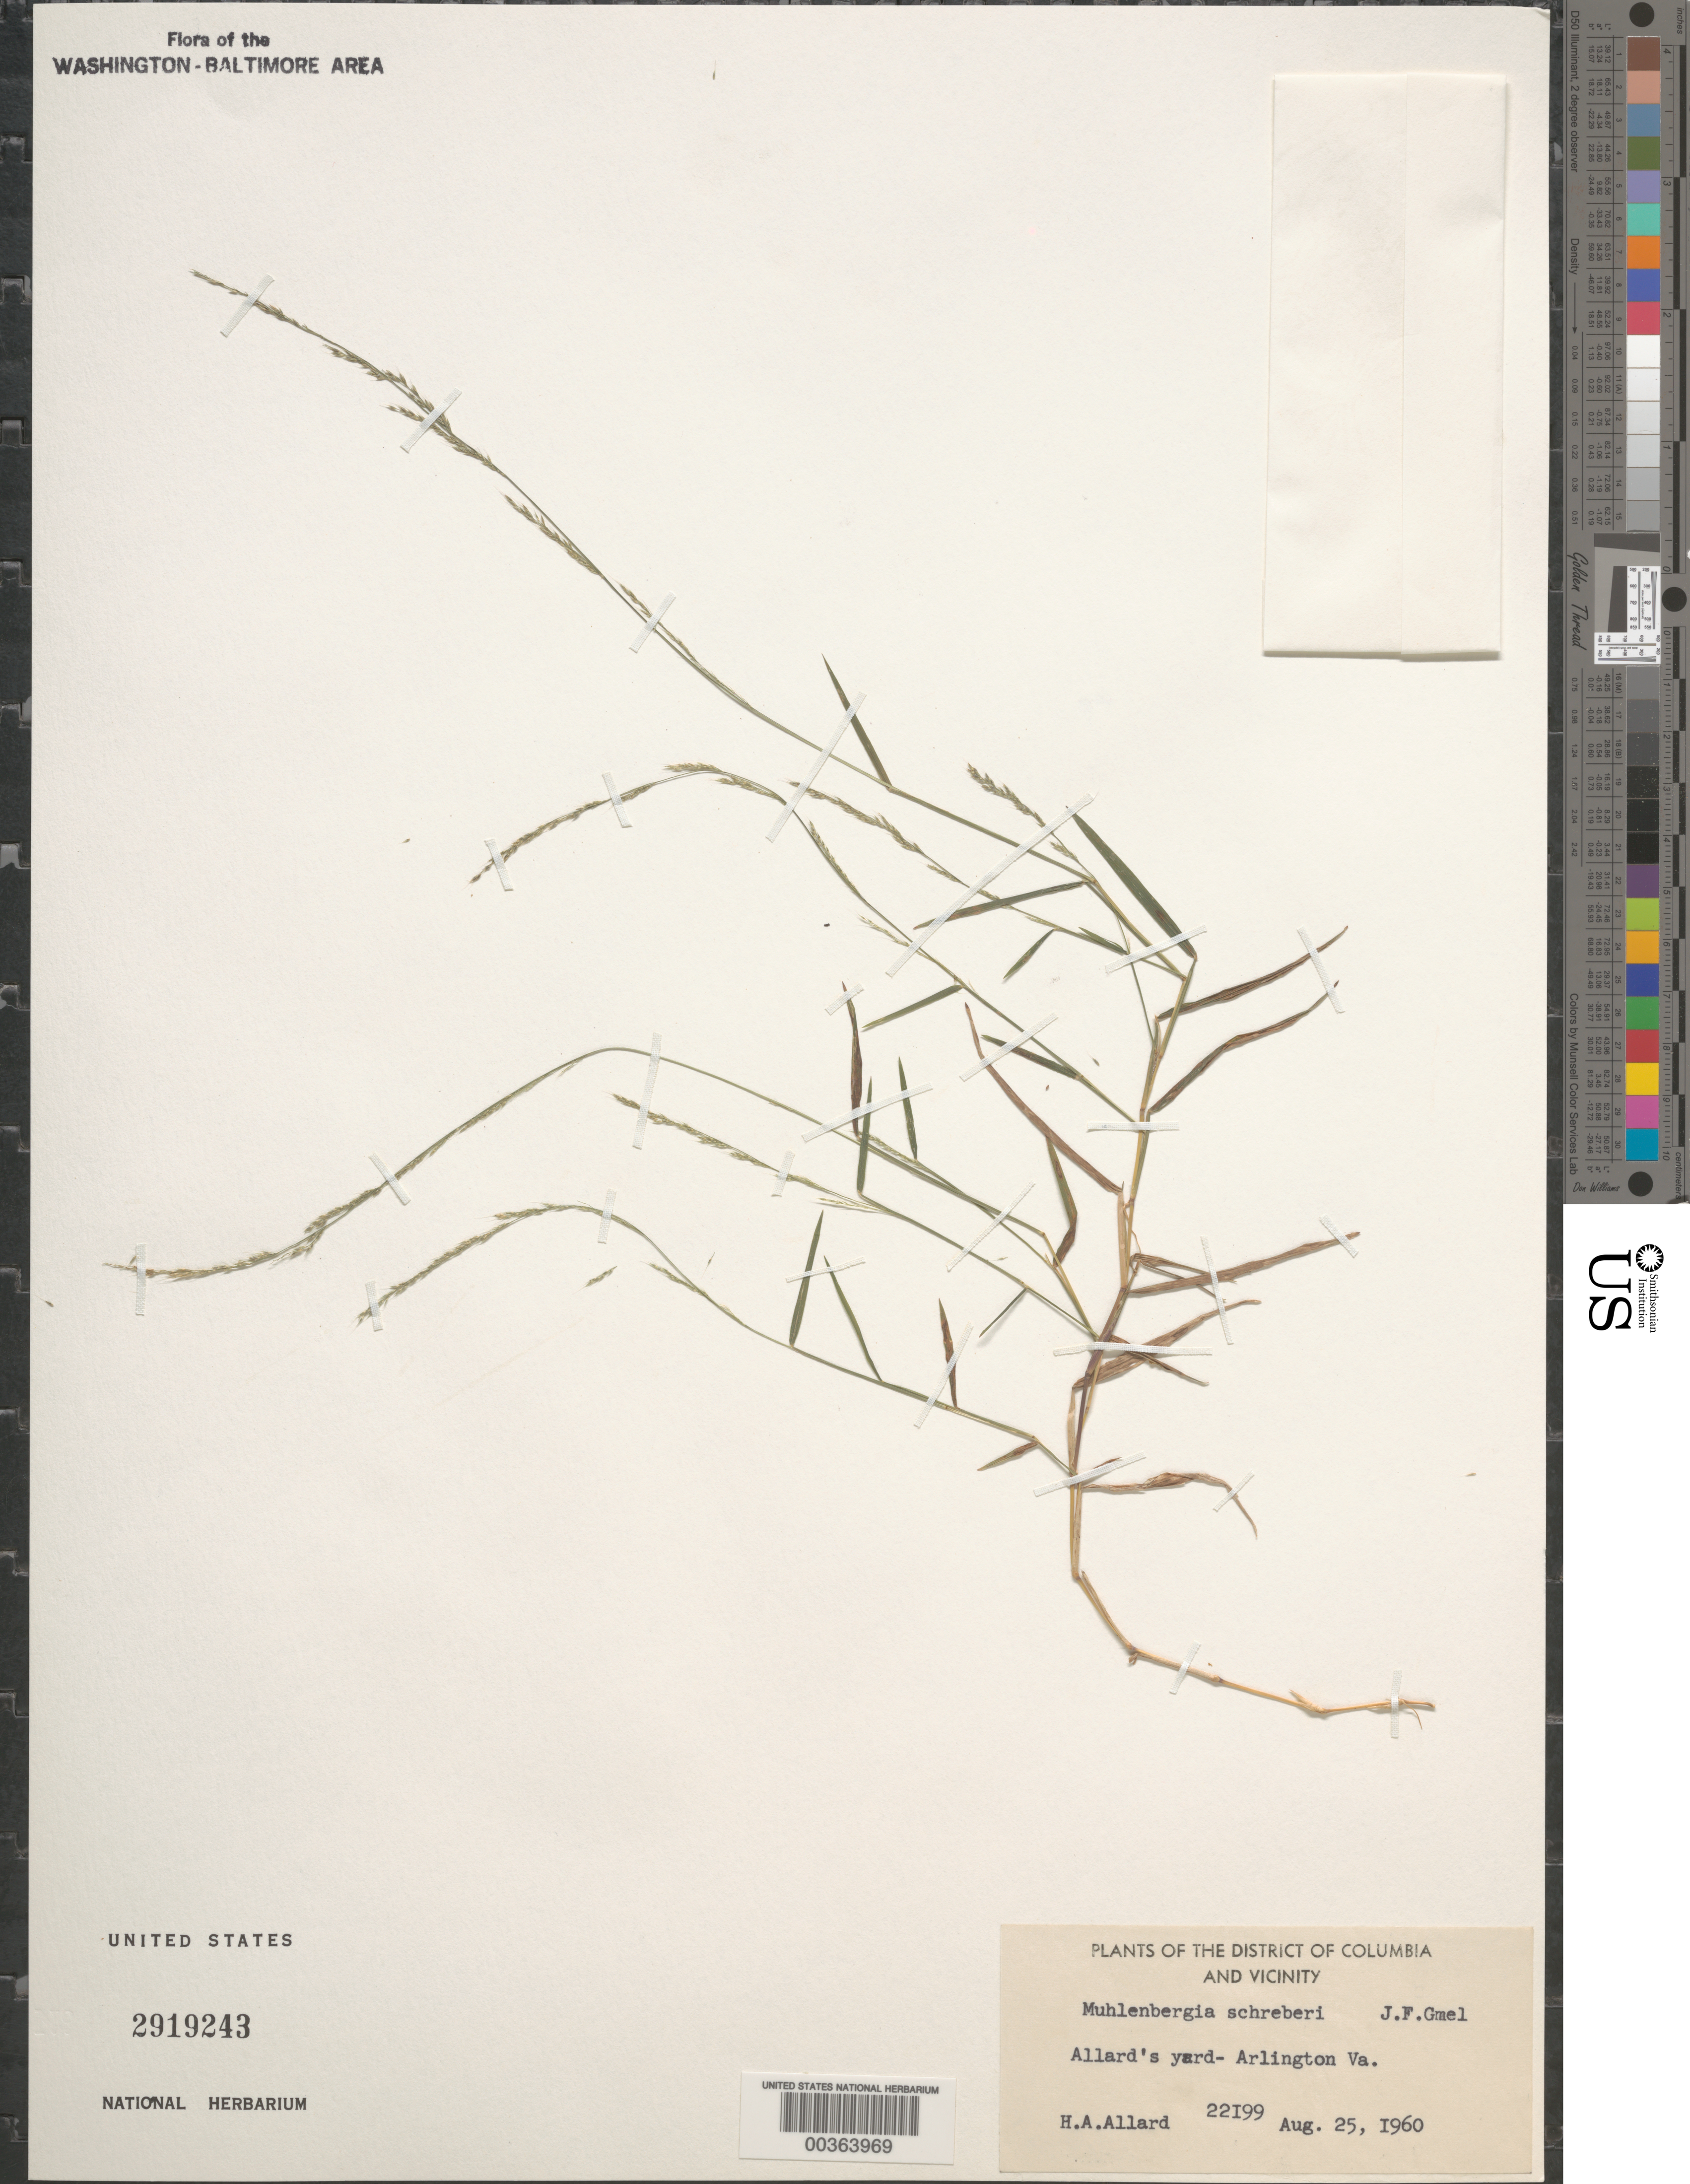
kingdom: Plantae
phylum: Tracheophyta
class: Liliopsida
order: Poales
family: Poaceae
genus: Muhlenbergia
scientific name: Muhlenbergia schreberi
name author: J.F. Gmel.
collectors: H. A. Allard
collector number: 22199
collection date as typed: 25 Aug 1960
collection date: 1960-08-25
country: United States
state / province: Virginia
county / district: Arlington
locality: Allards Yard, Arlington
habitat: Yard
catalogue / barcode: US 2919243